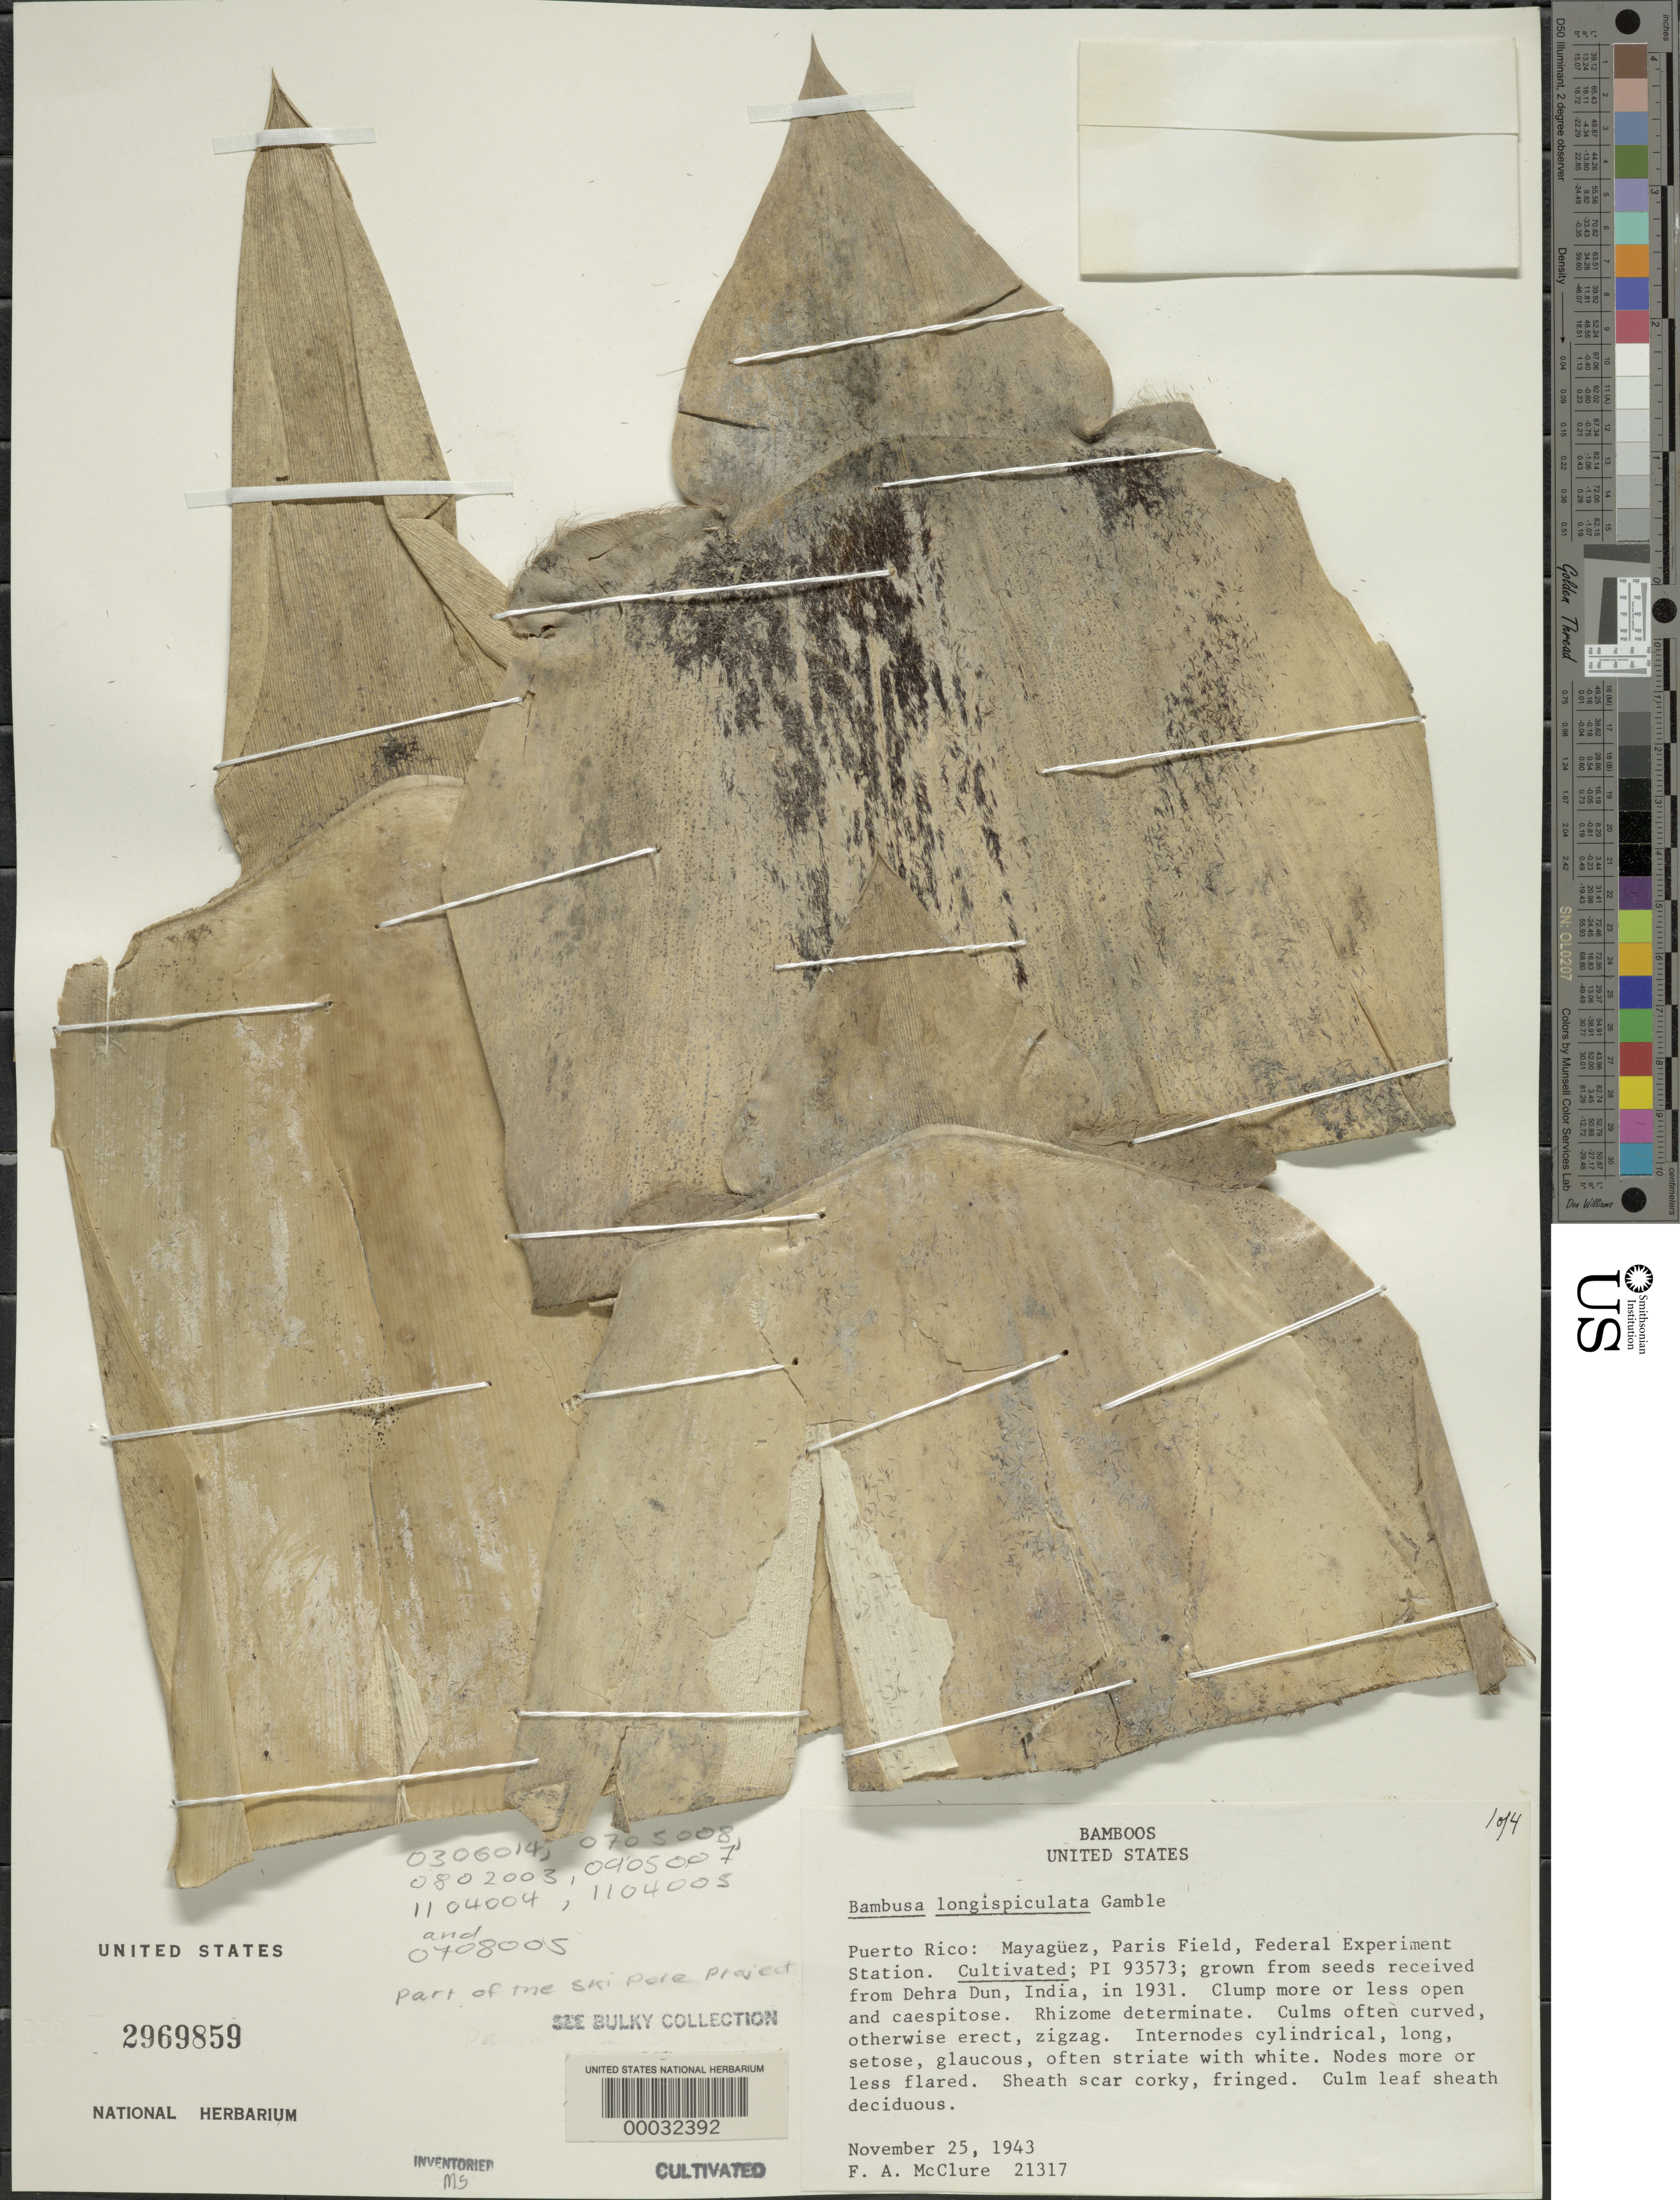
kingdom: Plantae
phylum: Tracheophyta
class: Liliopsida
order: Poales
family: Poaceae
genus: Bambusa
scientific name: Bambusa longispiculata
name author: Gamble ex Brandis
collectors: F. A. McClure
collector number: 21317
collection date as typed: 25 Nov 1943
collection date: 1943-11-25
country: Puerto Rico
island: Greater Antilles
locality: Federal Experimental Station, Paris Field, Mayaguez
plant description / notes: PI 93573. Grown from seeds received from Dehra Dun, India in 1931. Ski pole experiment.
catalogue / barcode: US 2969859